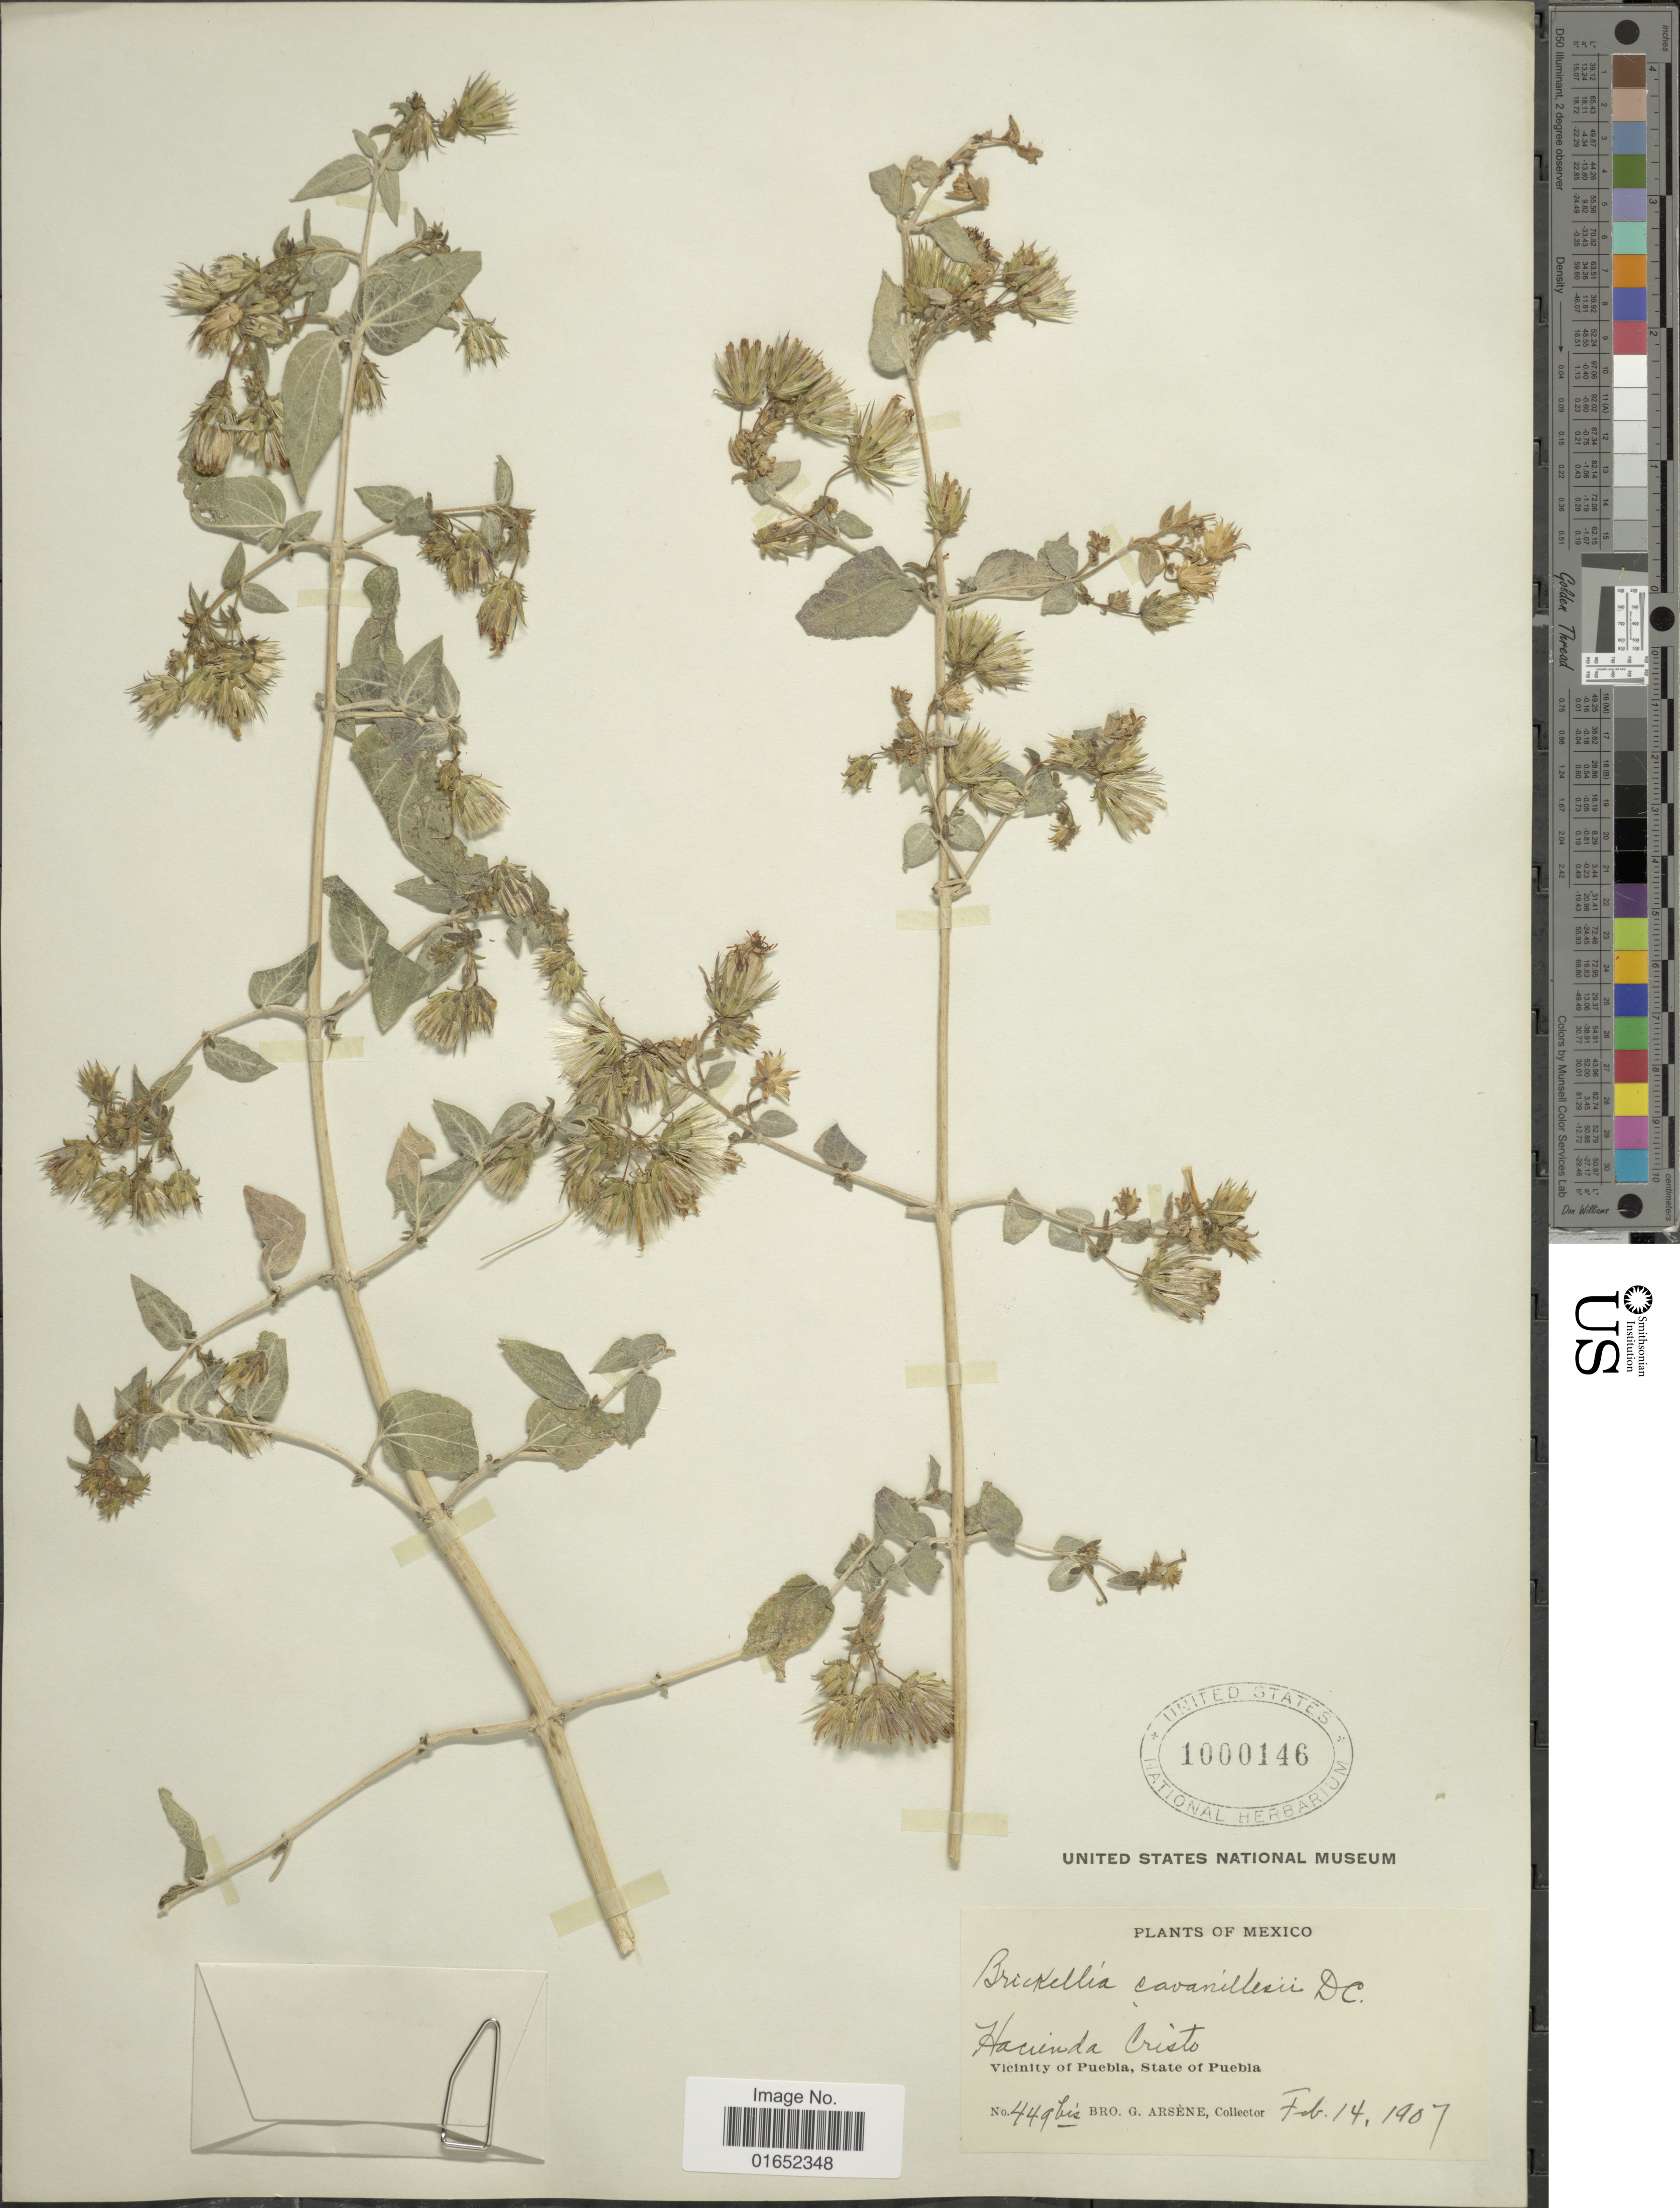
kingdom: Plantae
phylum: Tracheophyta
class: Magnoliopsida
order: Asterales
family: Asteraceae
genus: Brickellia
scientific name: Brickellia squarrosa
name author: B.L. Rob. & Seaton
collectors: Bro. G. Arsène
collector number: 449bis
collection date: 1907-02-14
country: Mexico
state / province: Puebla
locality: Hacienda Cristo, Vicinity of Puebla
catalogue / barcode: US 1000146